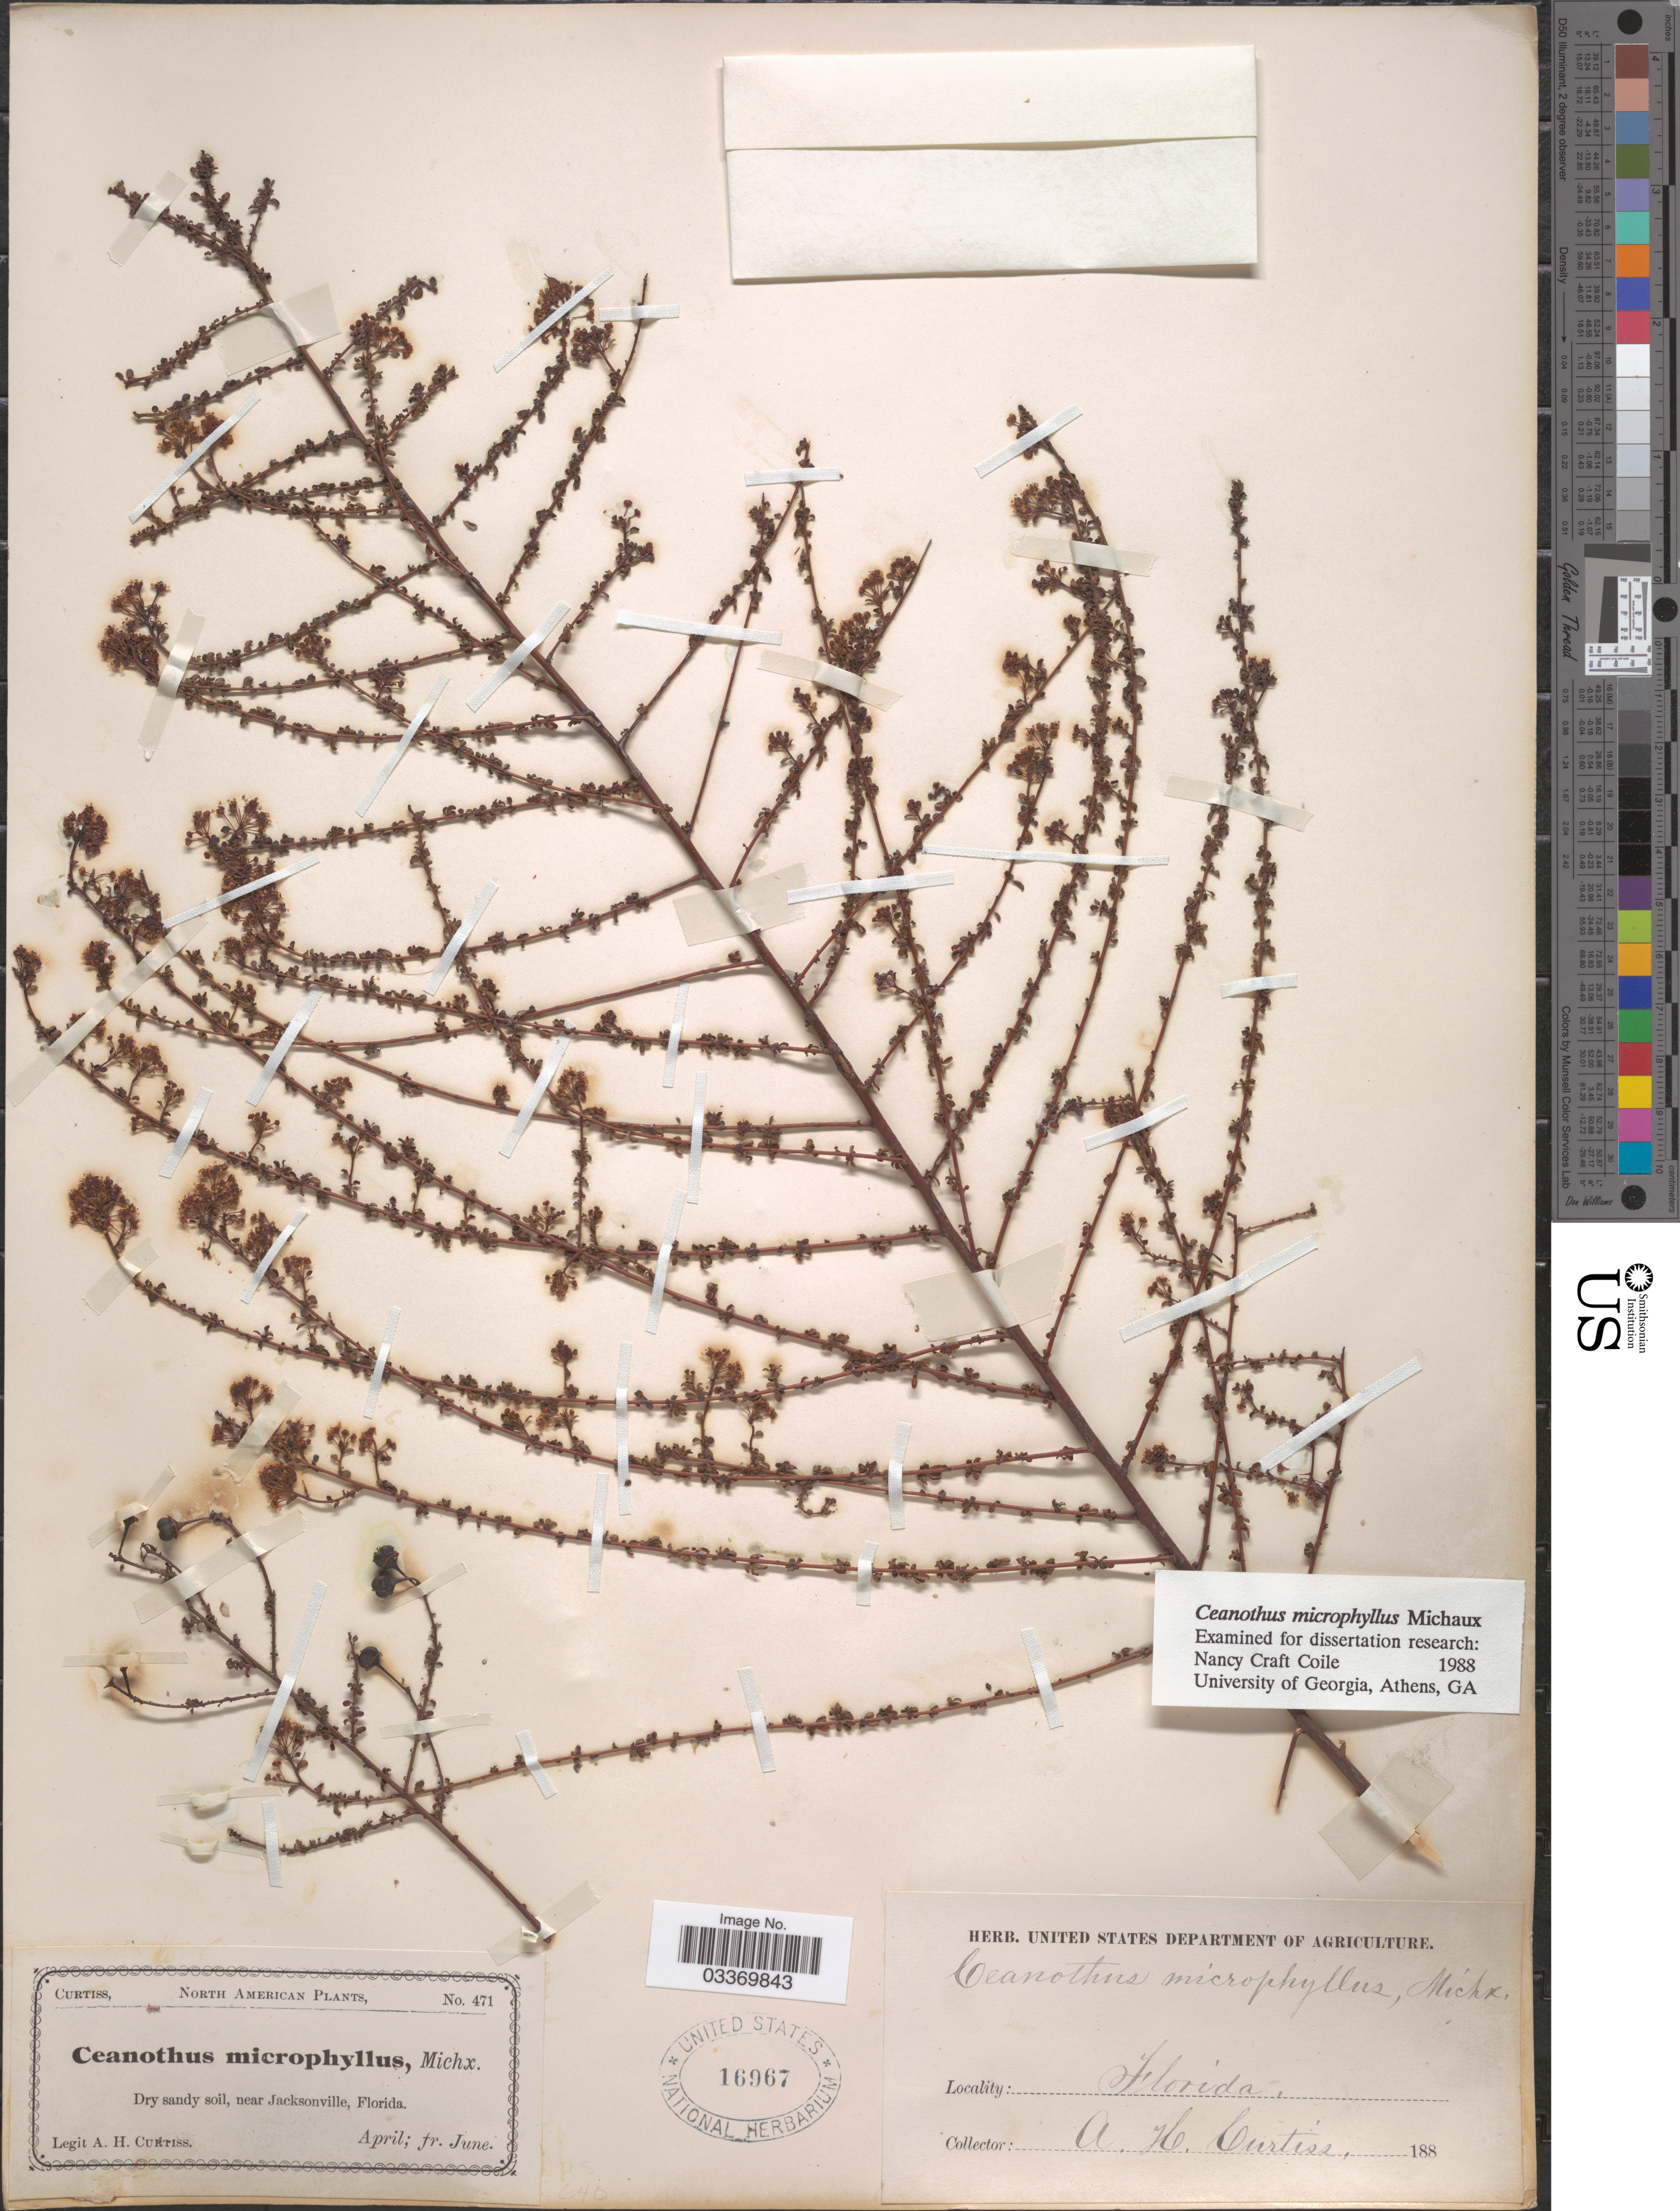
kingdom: Plantae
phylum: Tracheophyta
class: Magnoliopsida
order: Rosales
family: Rhamnaceae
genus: Ceanothus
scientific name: Ceanothus microphyllus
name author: Michx.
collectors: A. H. Curtiss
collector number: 471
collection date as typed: April; fr. June. 188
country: United States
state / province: Florida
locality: Near Jacksonville.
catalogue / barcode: US 16967